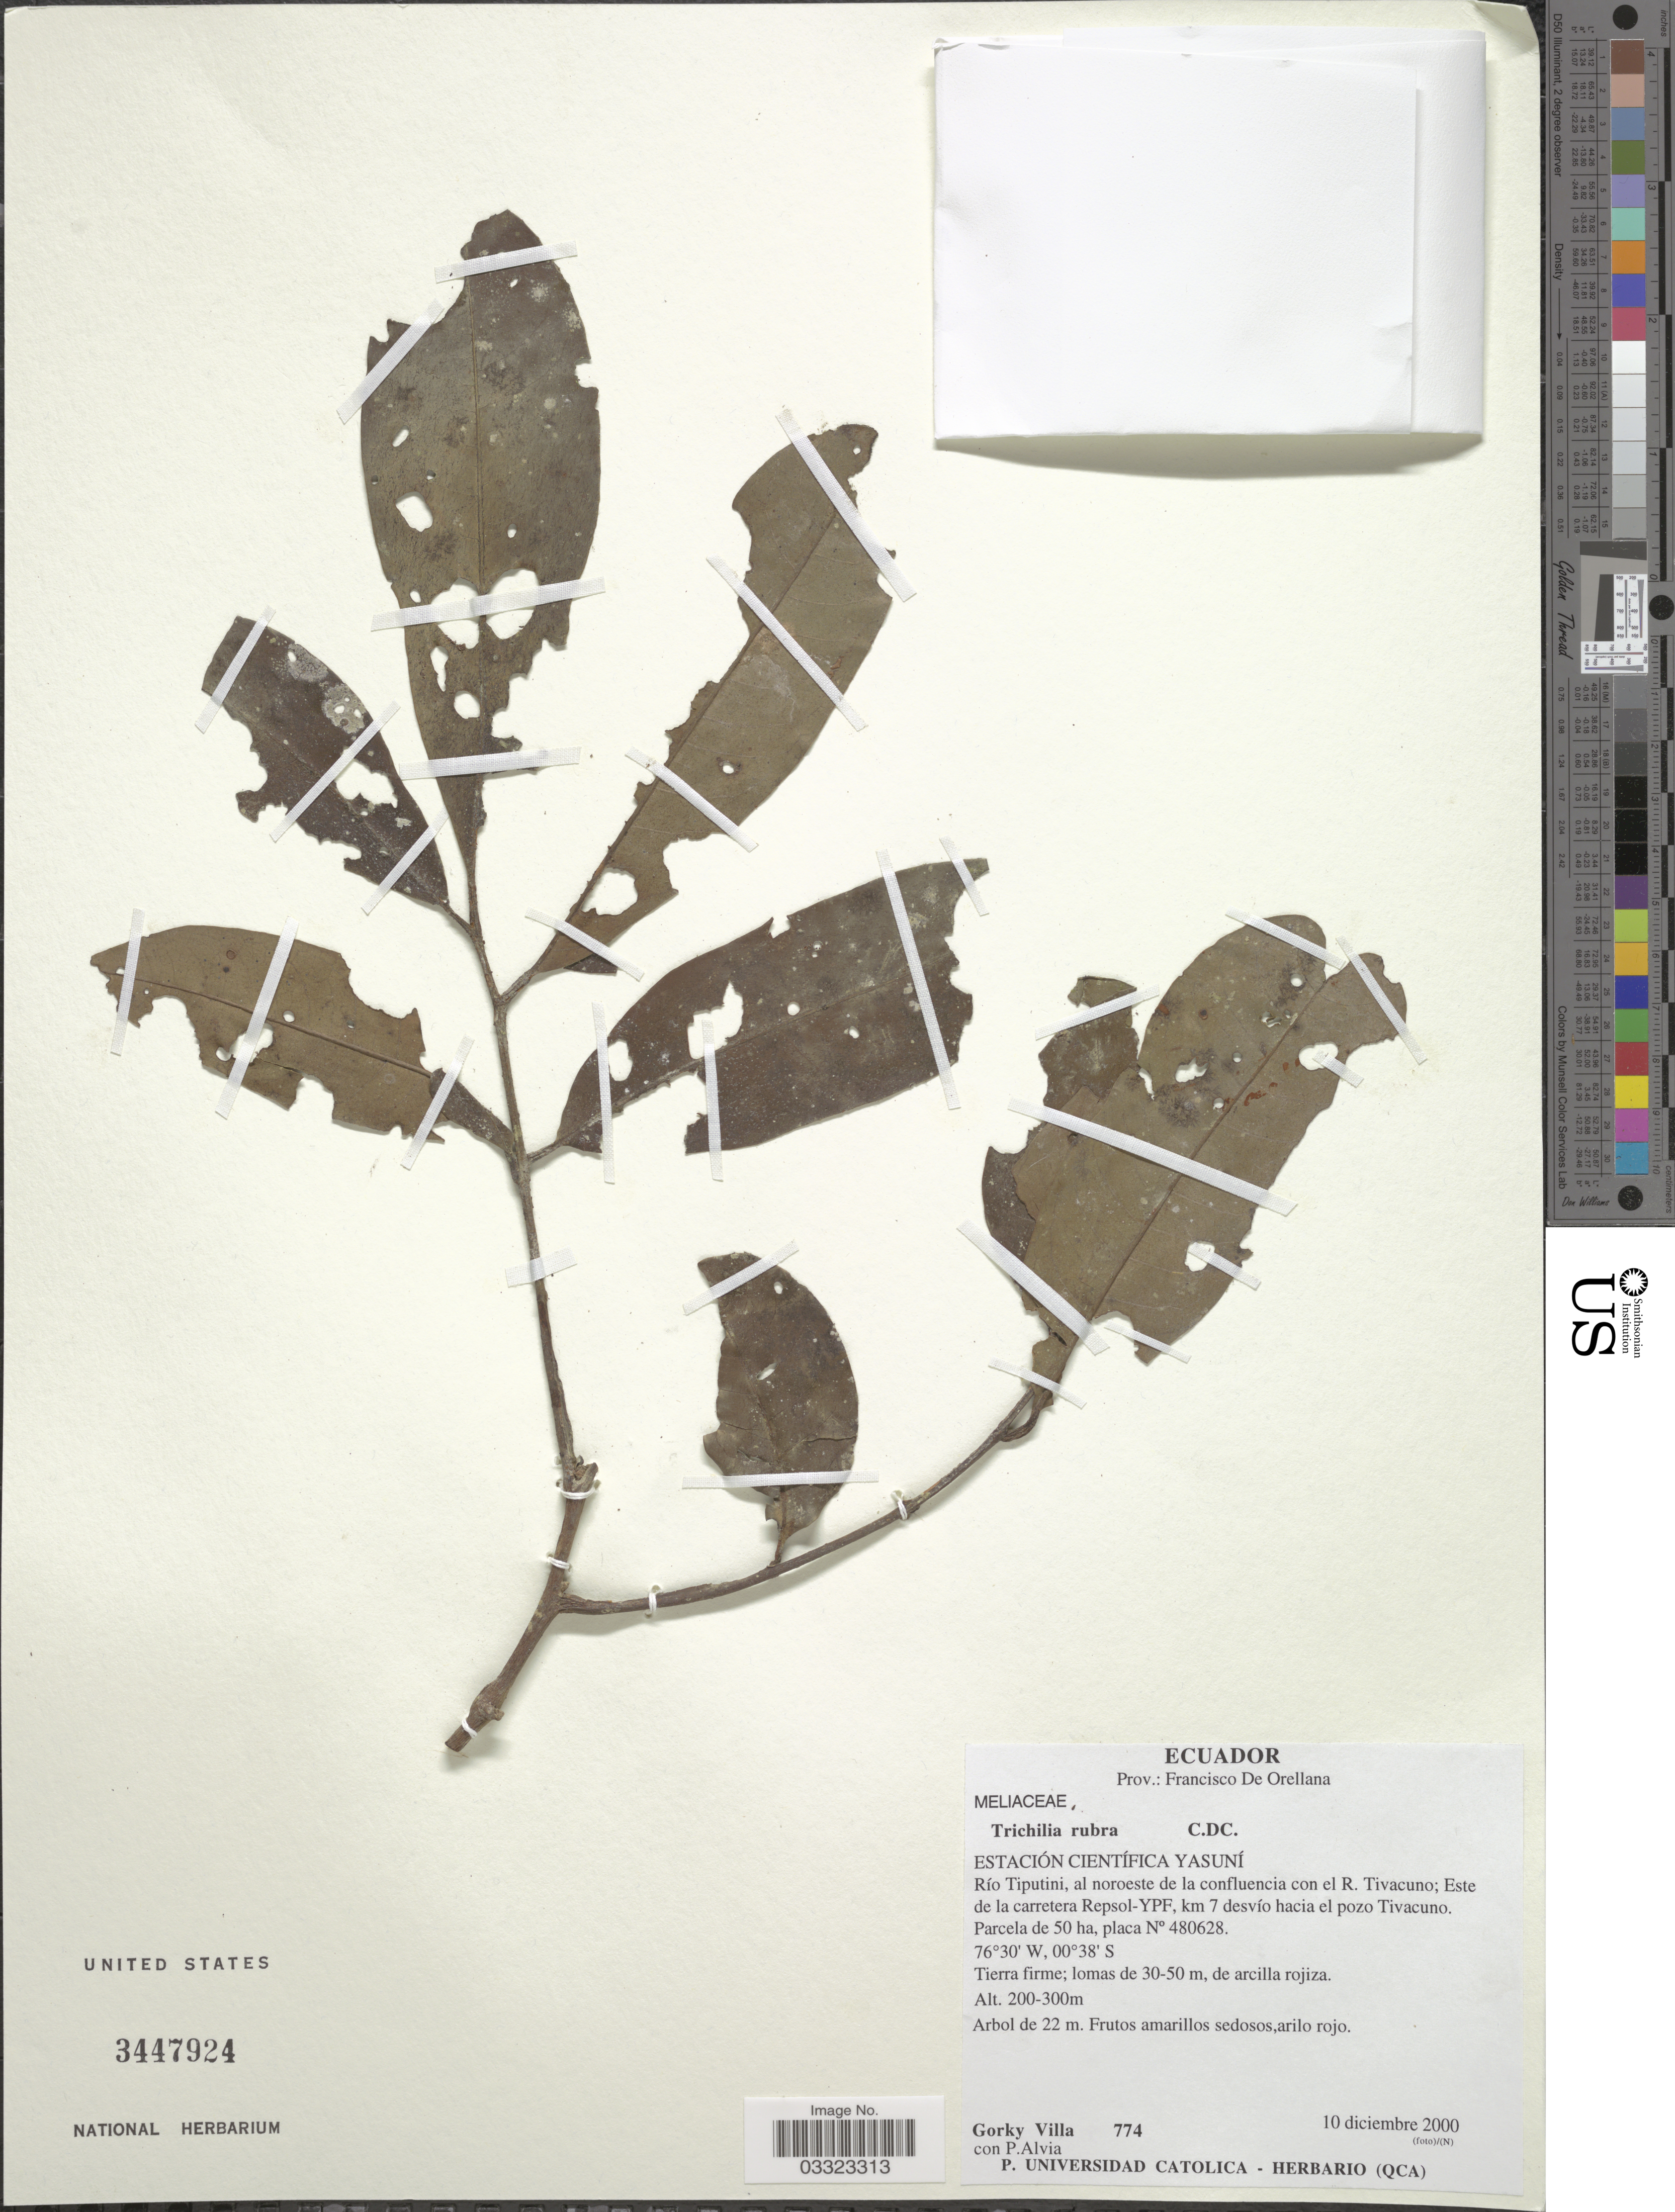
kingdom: Plantae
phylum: Tracheophyta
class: Magnoliopsida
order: Sapindales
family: Meliaceae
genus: Trichilia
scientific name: Trichilia rubra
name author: C. DC.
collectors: G. Villa & P. Alvia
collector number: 774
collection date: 2000-12-10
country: Ecuador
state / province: Orellana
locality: Prov.: Francisco De Orellana, Estación Científica Yasuní, Río Tiputini, al noroeste de la confluencia con el R. Tivacuno; Este de la carretera Repsol-YPF, km 7, desvío hacia el pozo Tivacuno.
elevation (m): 200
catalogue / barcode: US 3447924